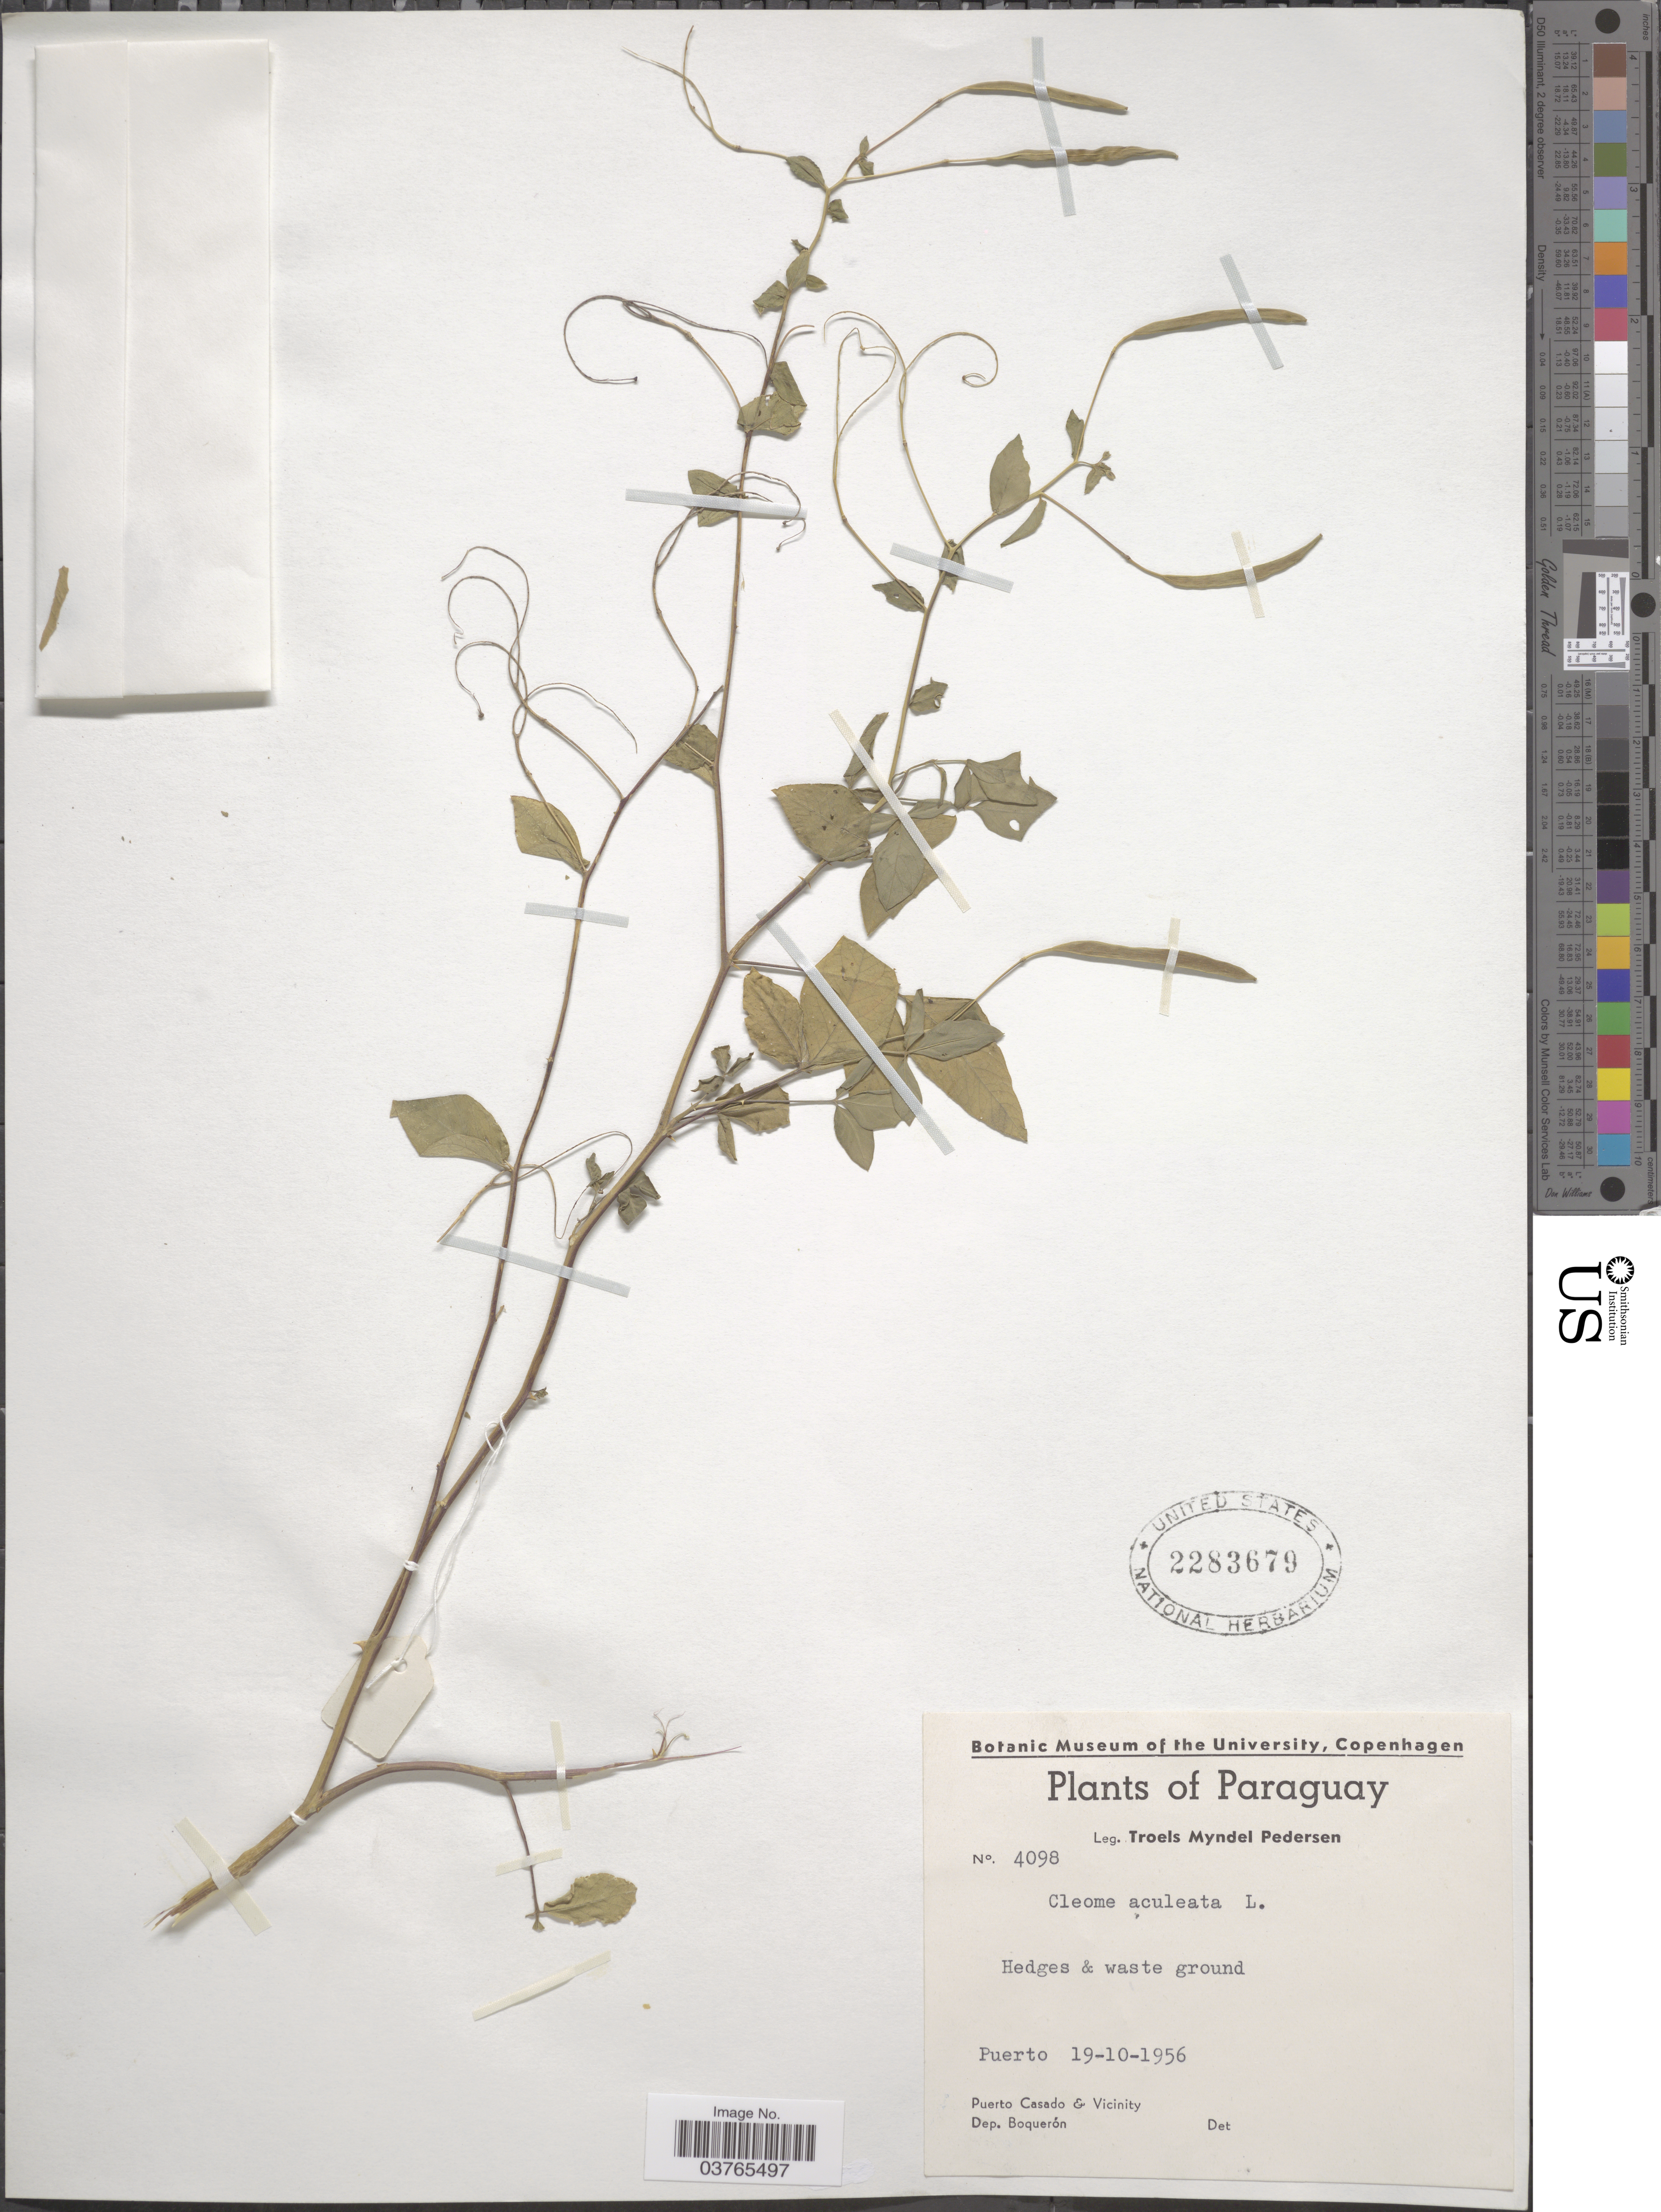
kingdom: Plantae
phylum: Tracheophyta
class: Magnoliopsida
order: Brassicales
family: Cleomaceae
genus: Tarenaya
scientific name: Tarenaya aculeata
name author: (L.) Soares Neto & Roalson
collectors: T. Pederson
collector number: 4098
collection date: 1956-10-19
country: Paraguay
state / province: Boqueron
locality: Puerto. Puerto Casado & Vicinity. Dep. Boquerón.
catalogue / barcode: US 2283679